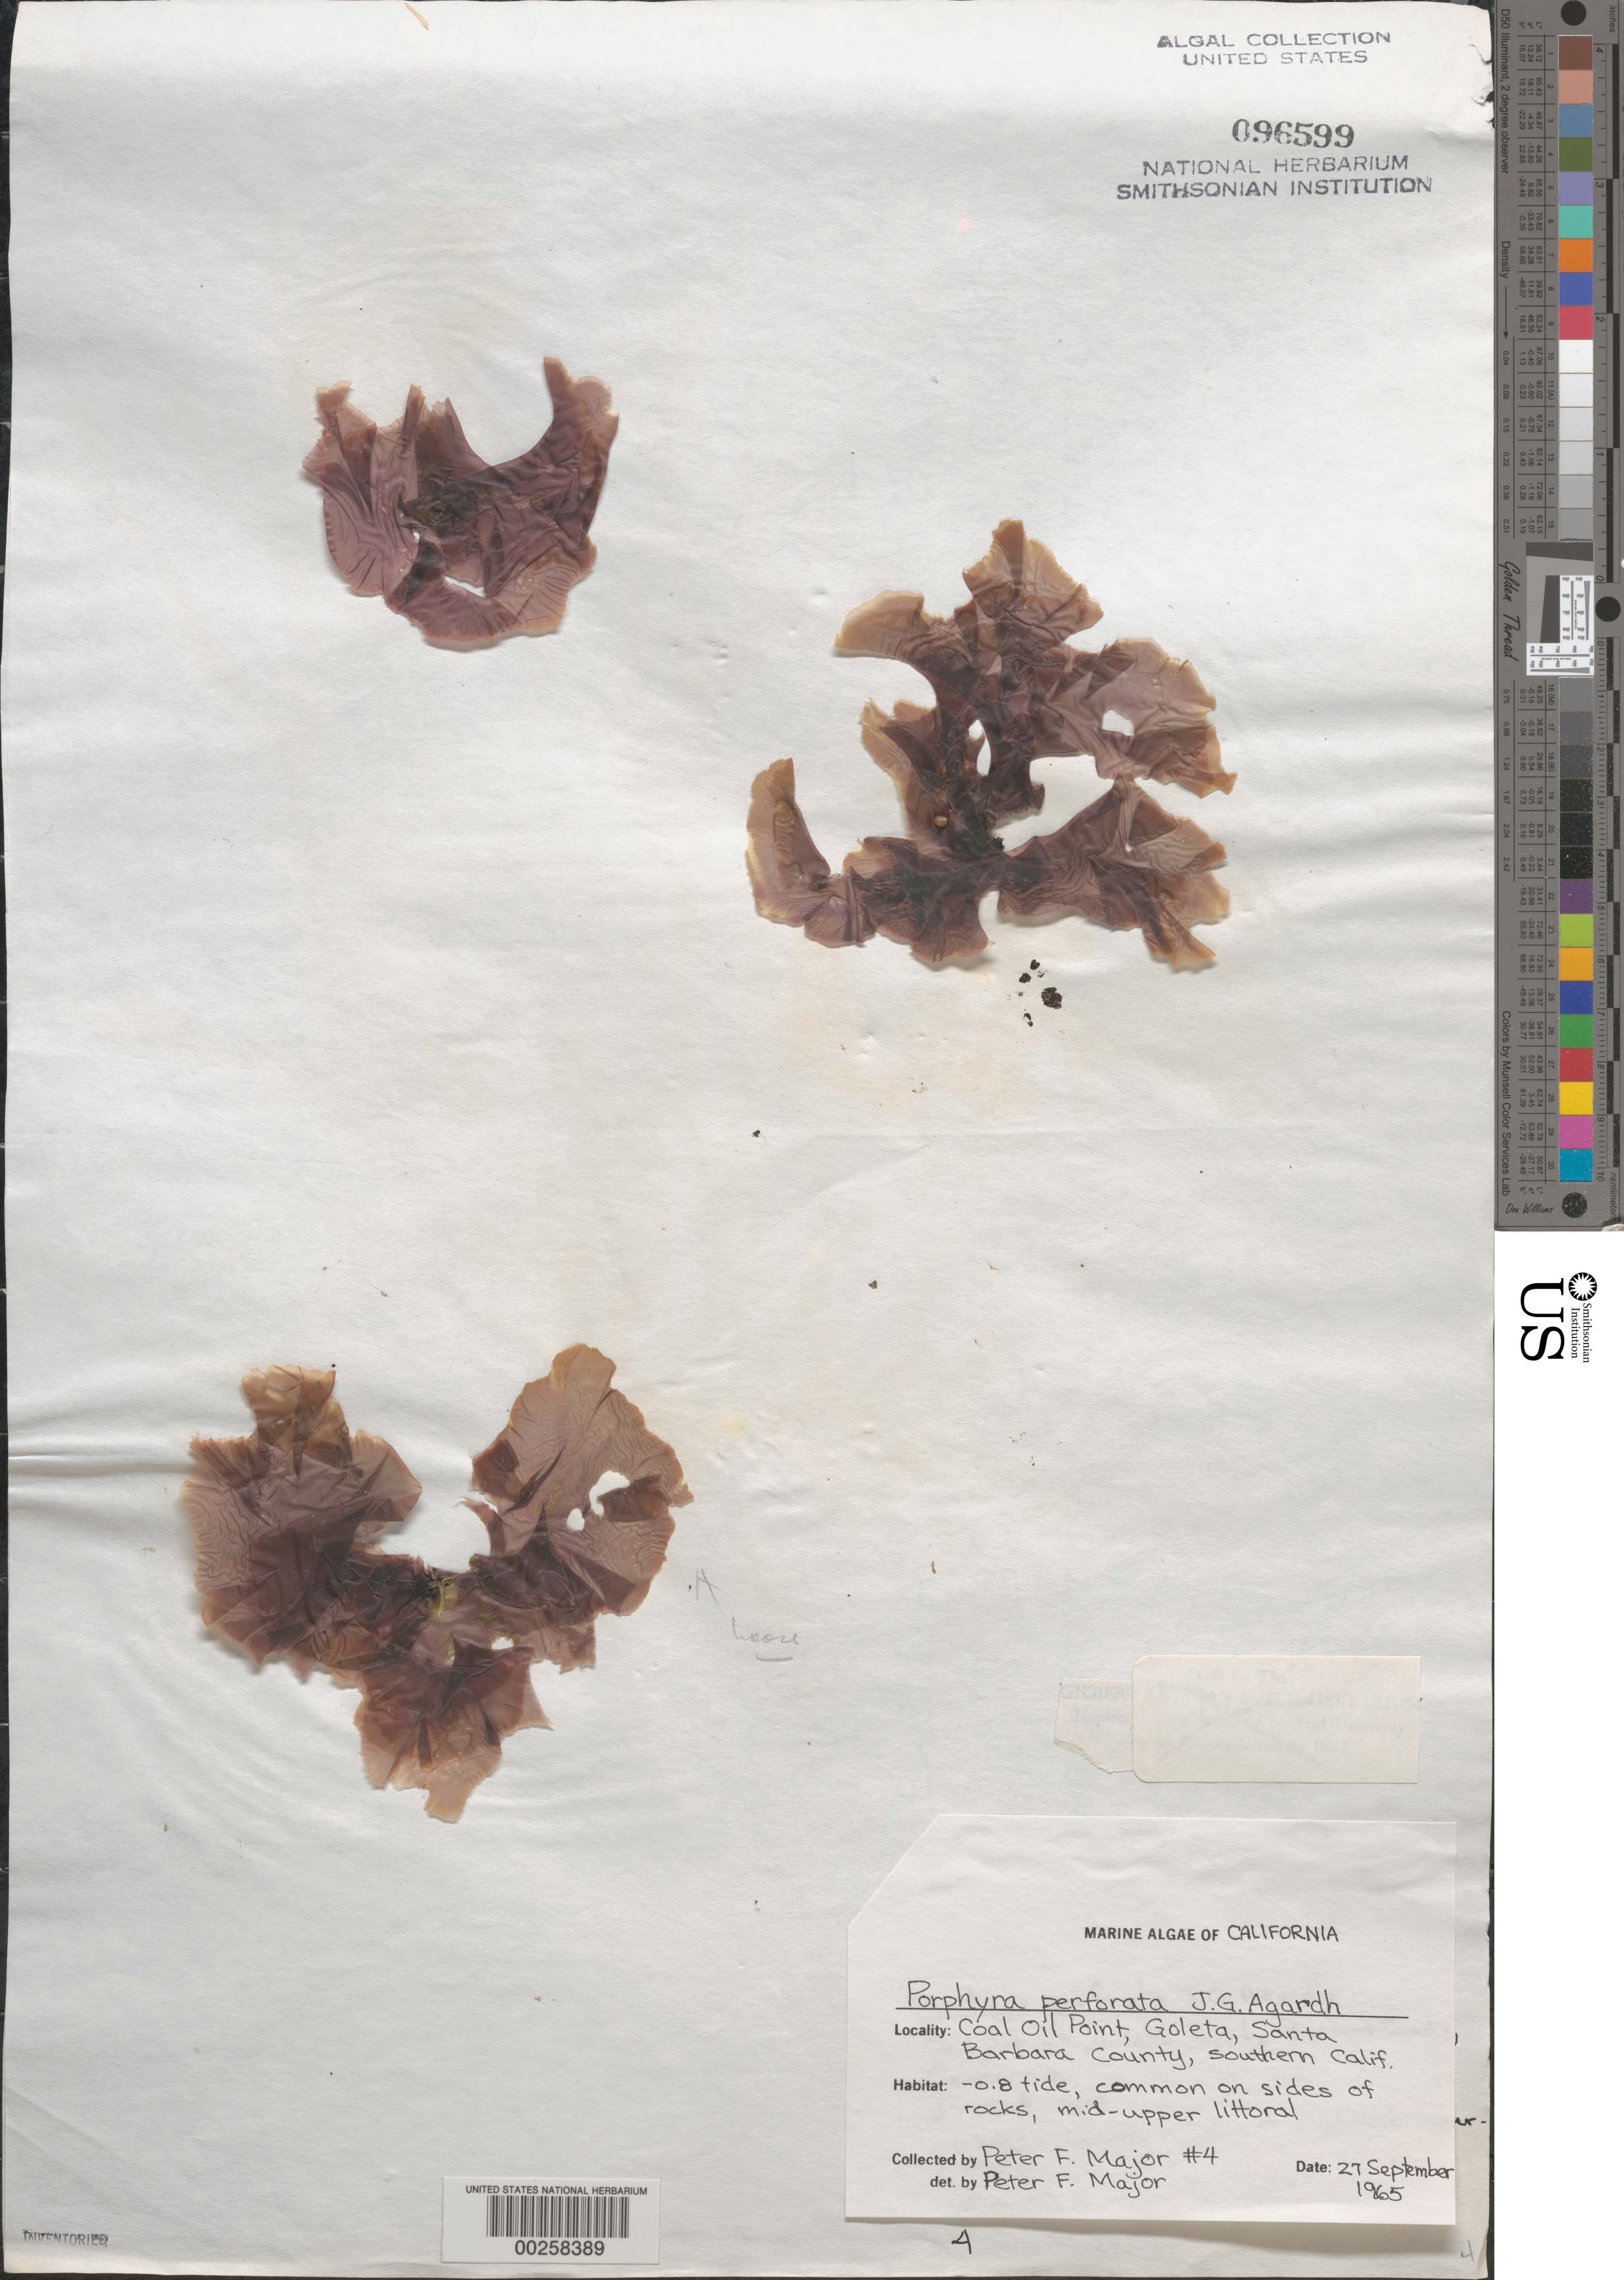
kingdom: Plantae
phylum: Rhodophyta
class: Bangiophyceae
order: Bangiales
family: Bangiaceae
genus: Pyropia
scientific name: Pyropia perforata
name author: (J. Agardh) S.C. Lindstrom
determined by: Algae name updating Project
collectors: P. Major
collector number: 4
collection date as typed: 27 Sep 1965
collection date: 1965-09-27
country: United States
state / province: California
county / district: Santa Barbara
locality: Coal Oil Point, Goleta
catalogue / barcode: US 96599